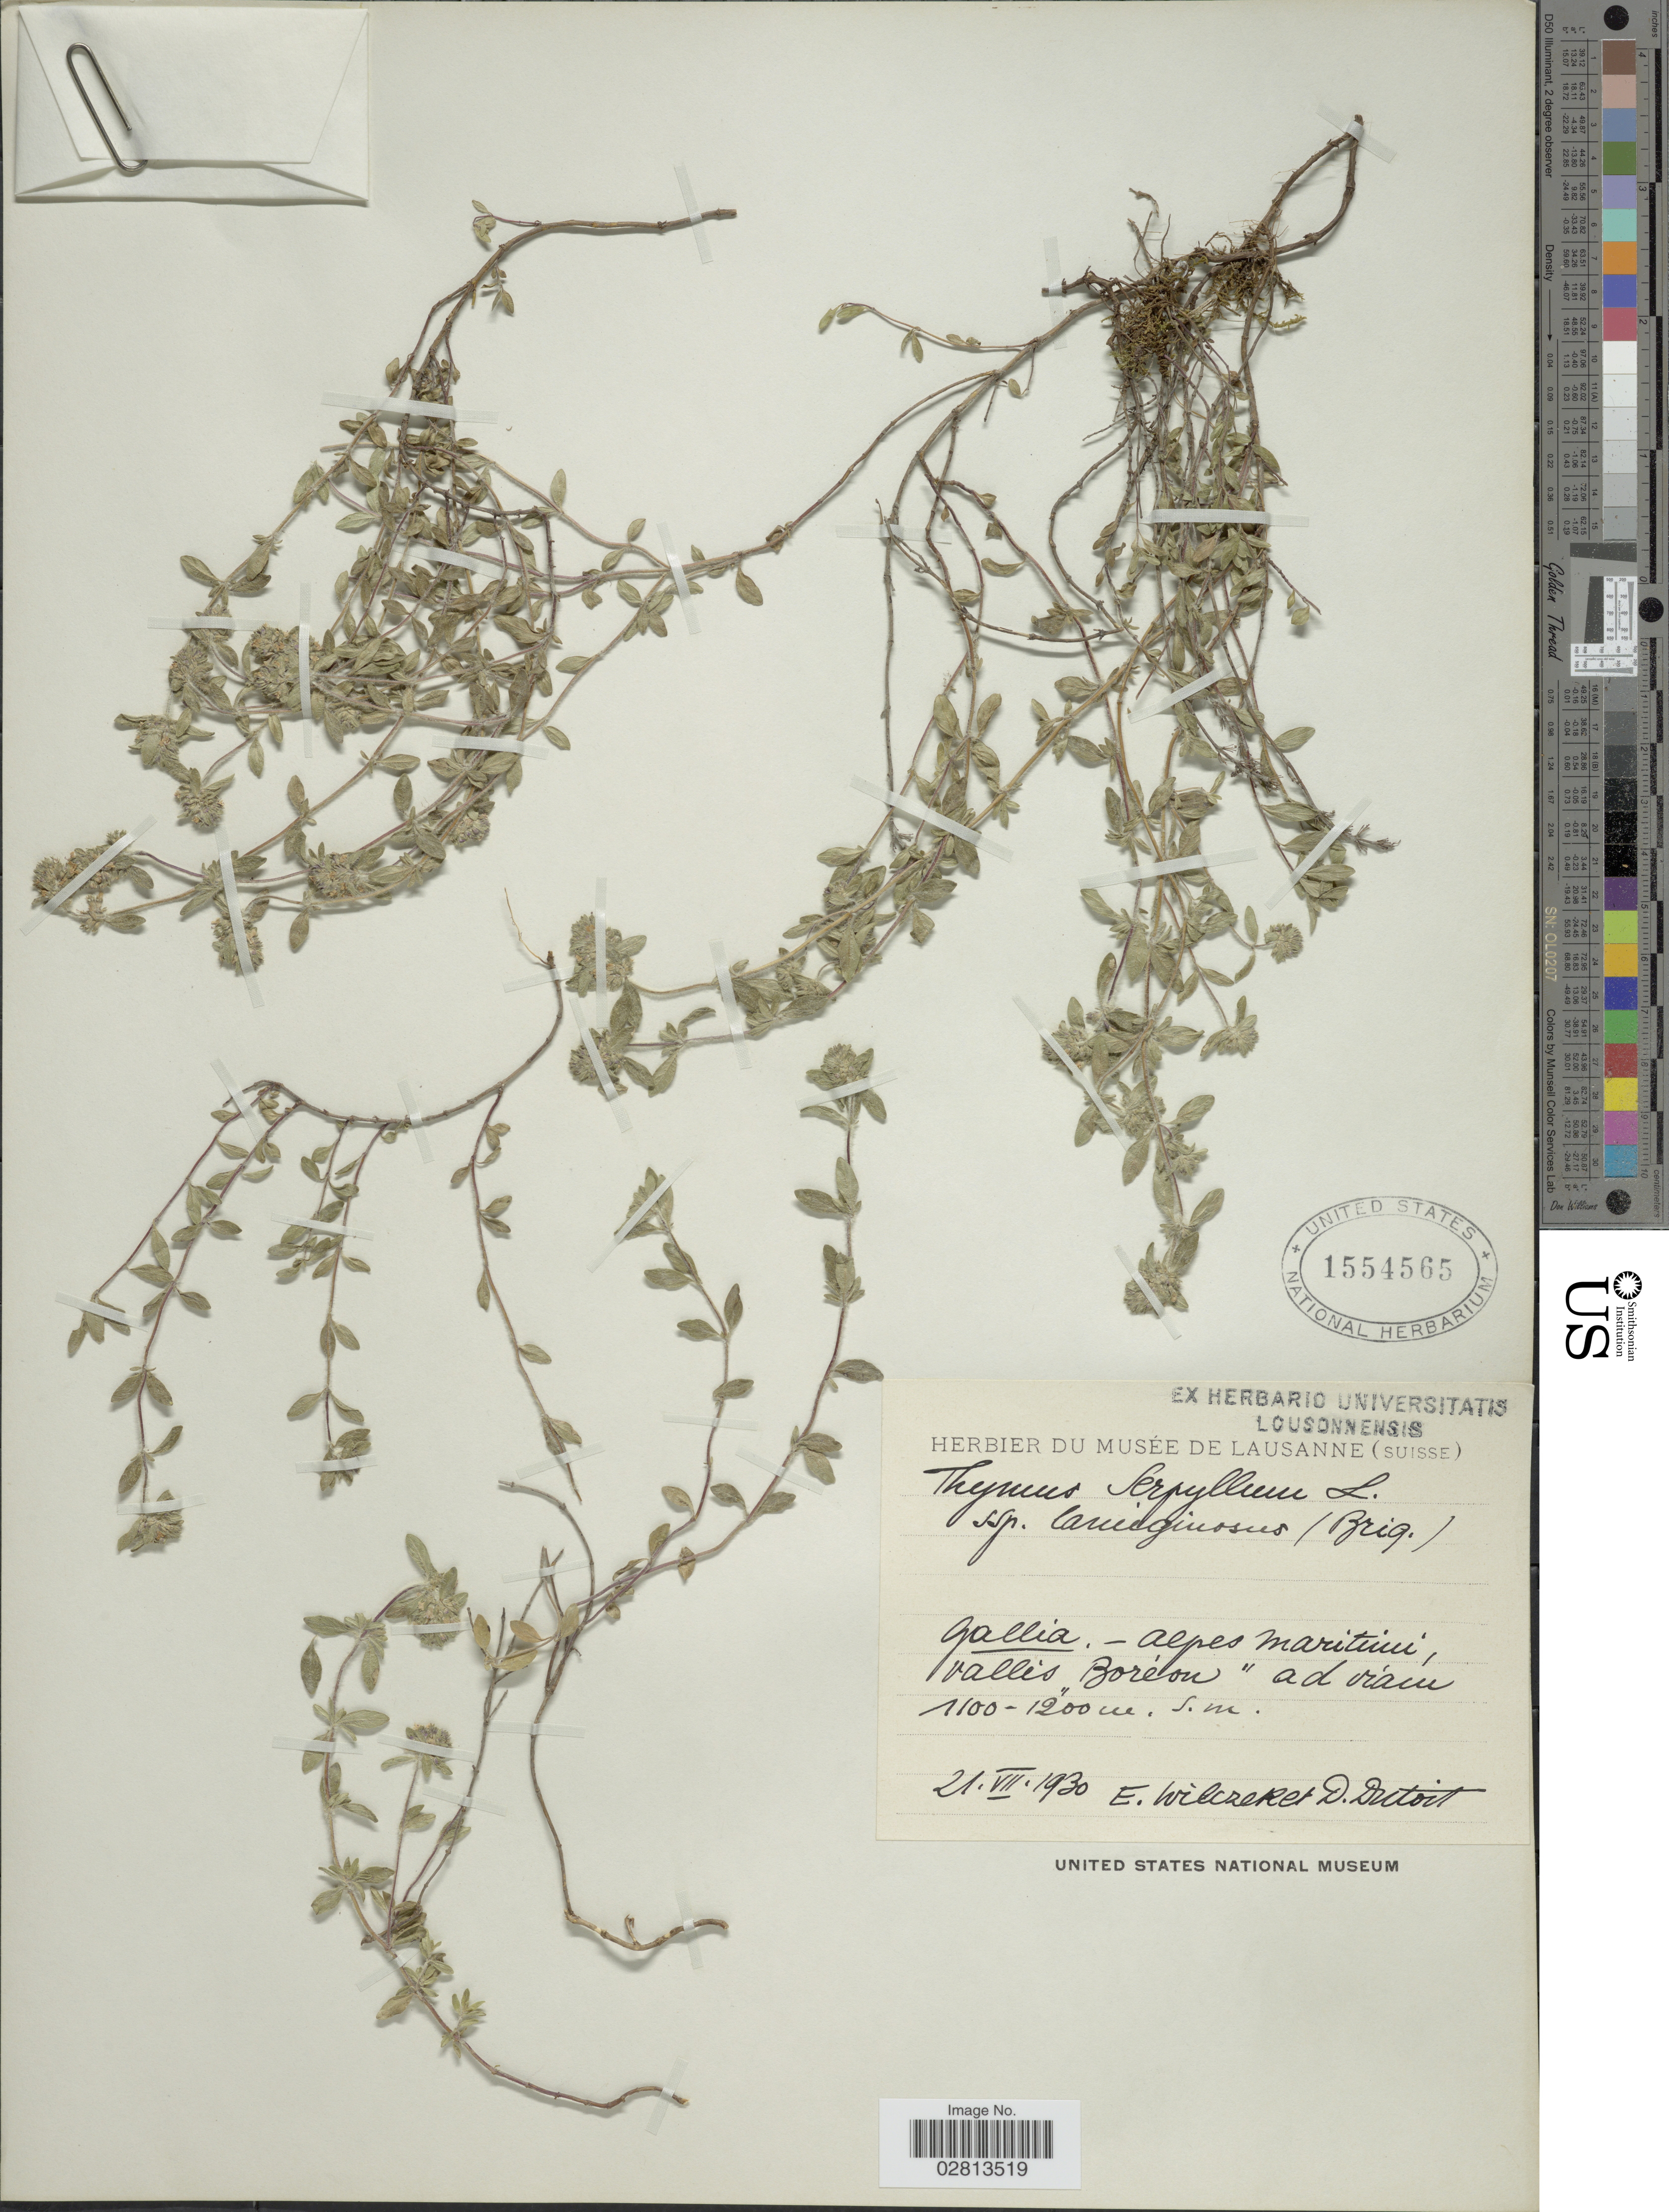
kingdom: Plantae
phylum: Tracheophyta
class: Magnoliopsida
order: Lamiales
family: Lamiaceae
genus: Thymus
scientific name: Thymus serpyllum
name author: L.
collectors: E. Wilczek & D. Dutoit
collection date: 1930-07-21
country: France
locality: Gallia - Alpes Maritimi, vallis Borèon ad viam.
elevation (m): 1100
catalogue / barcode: US 1554565